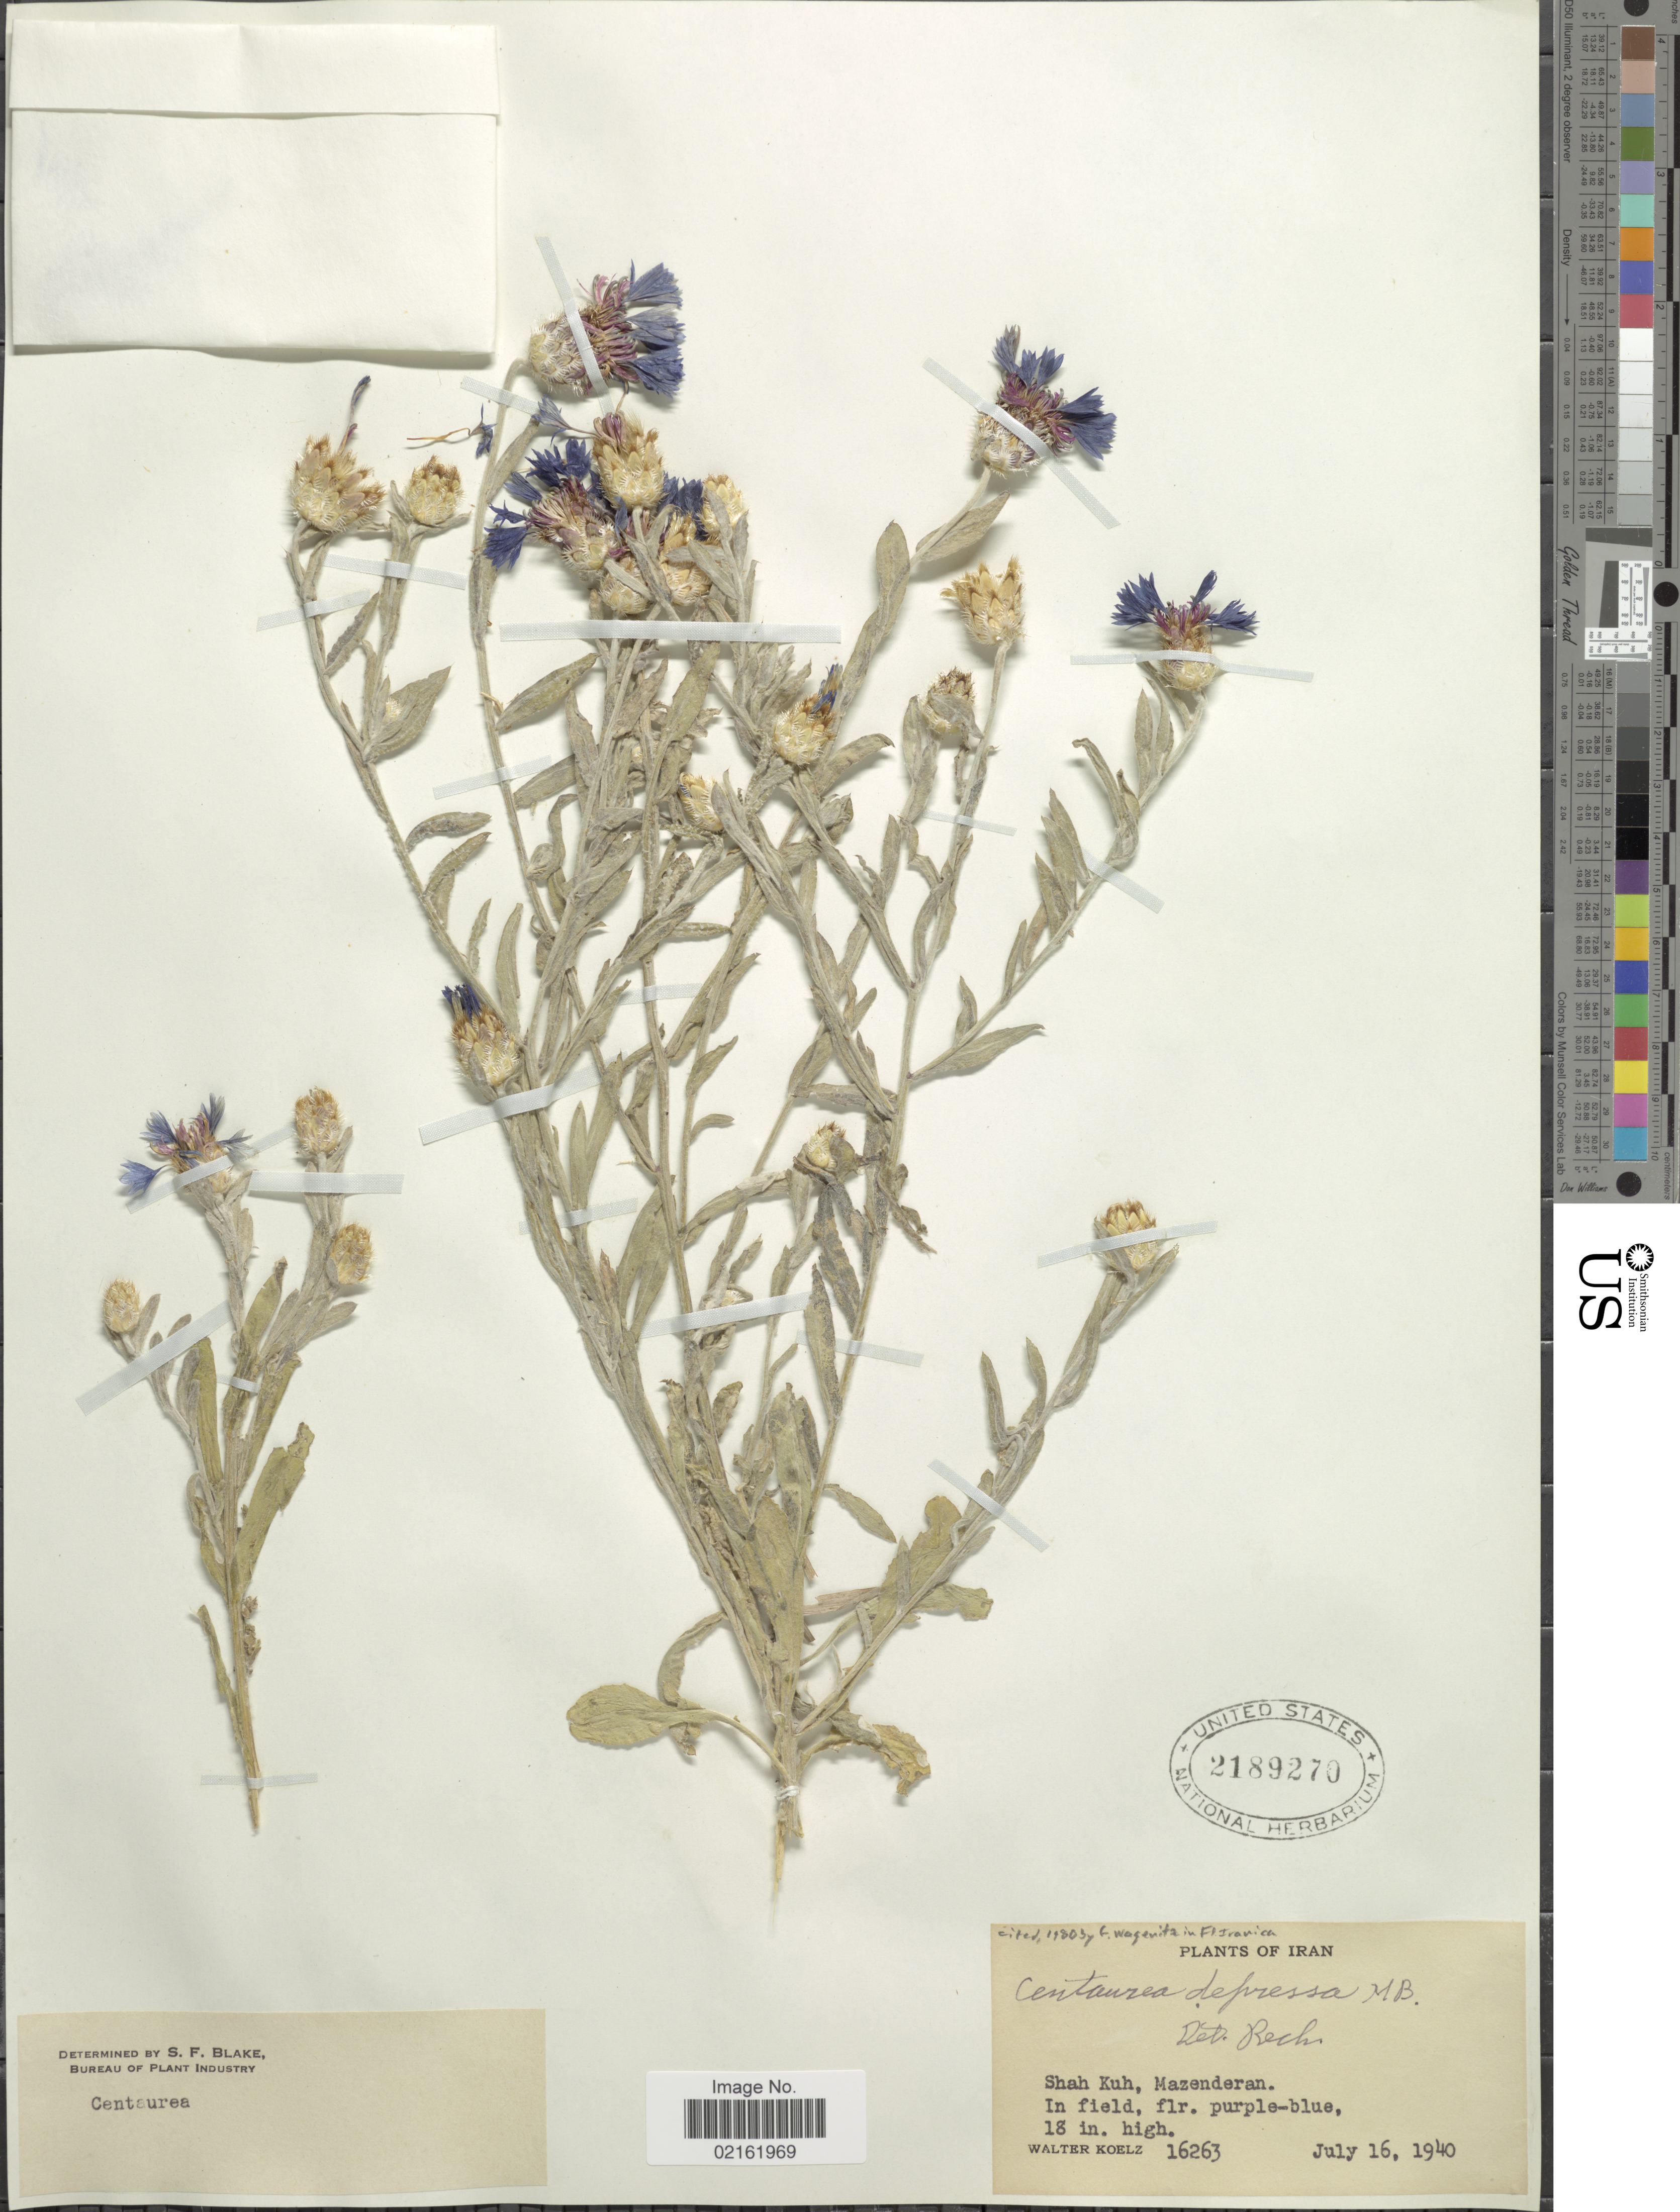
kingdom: Plantae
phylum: Tracheophyta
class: Magnoliopsida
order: Asterales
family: Asteraceae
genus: Centaurea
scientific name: Centaurea depressa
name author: M. Bieb.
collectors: W. N. Koelz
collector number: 16263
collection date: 1940-07-16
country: Iran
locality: Shah Kuh, Mazenderan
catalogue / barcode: US 2189270